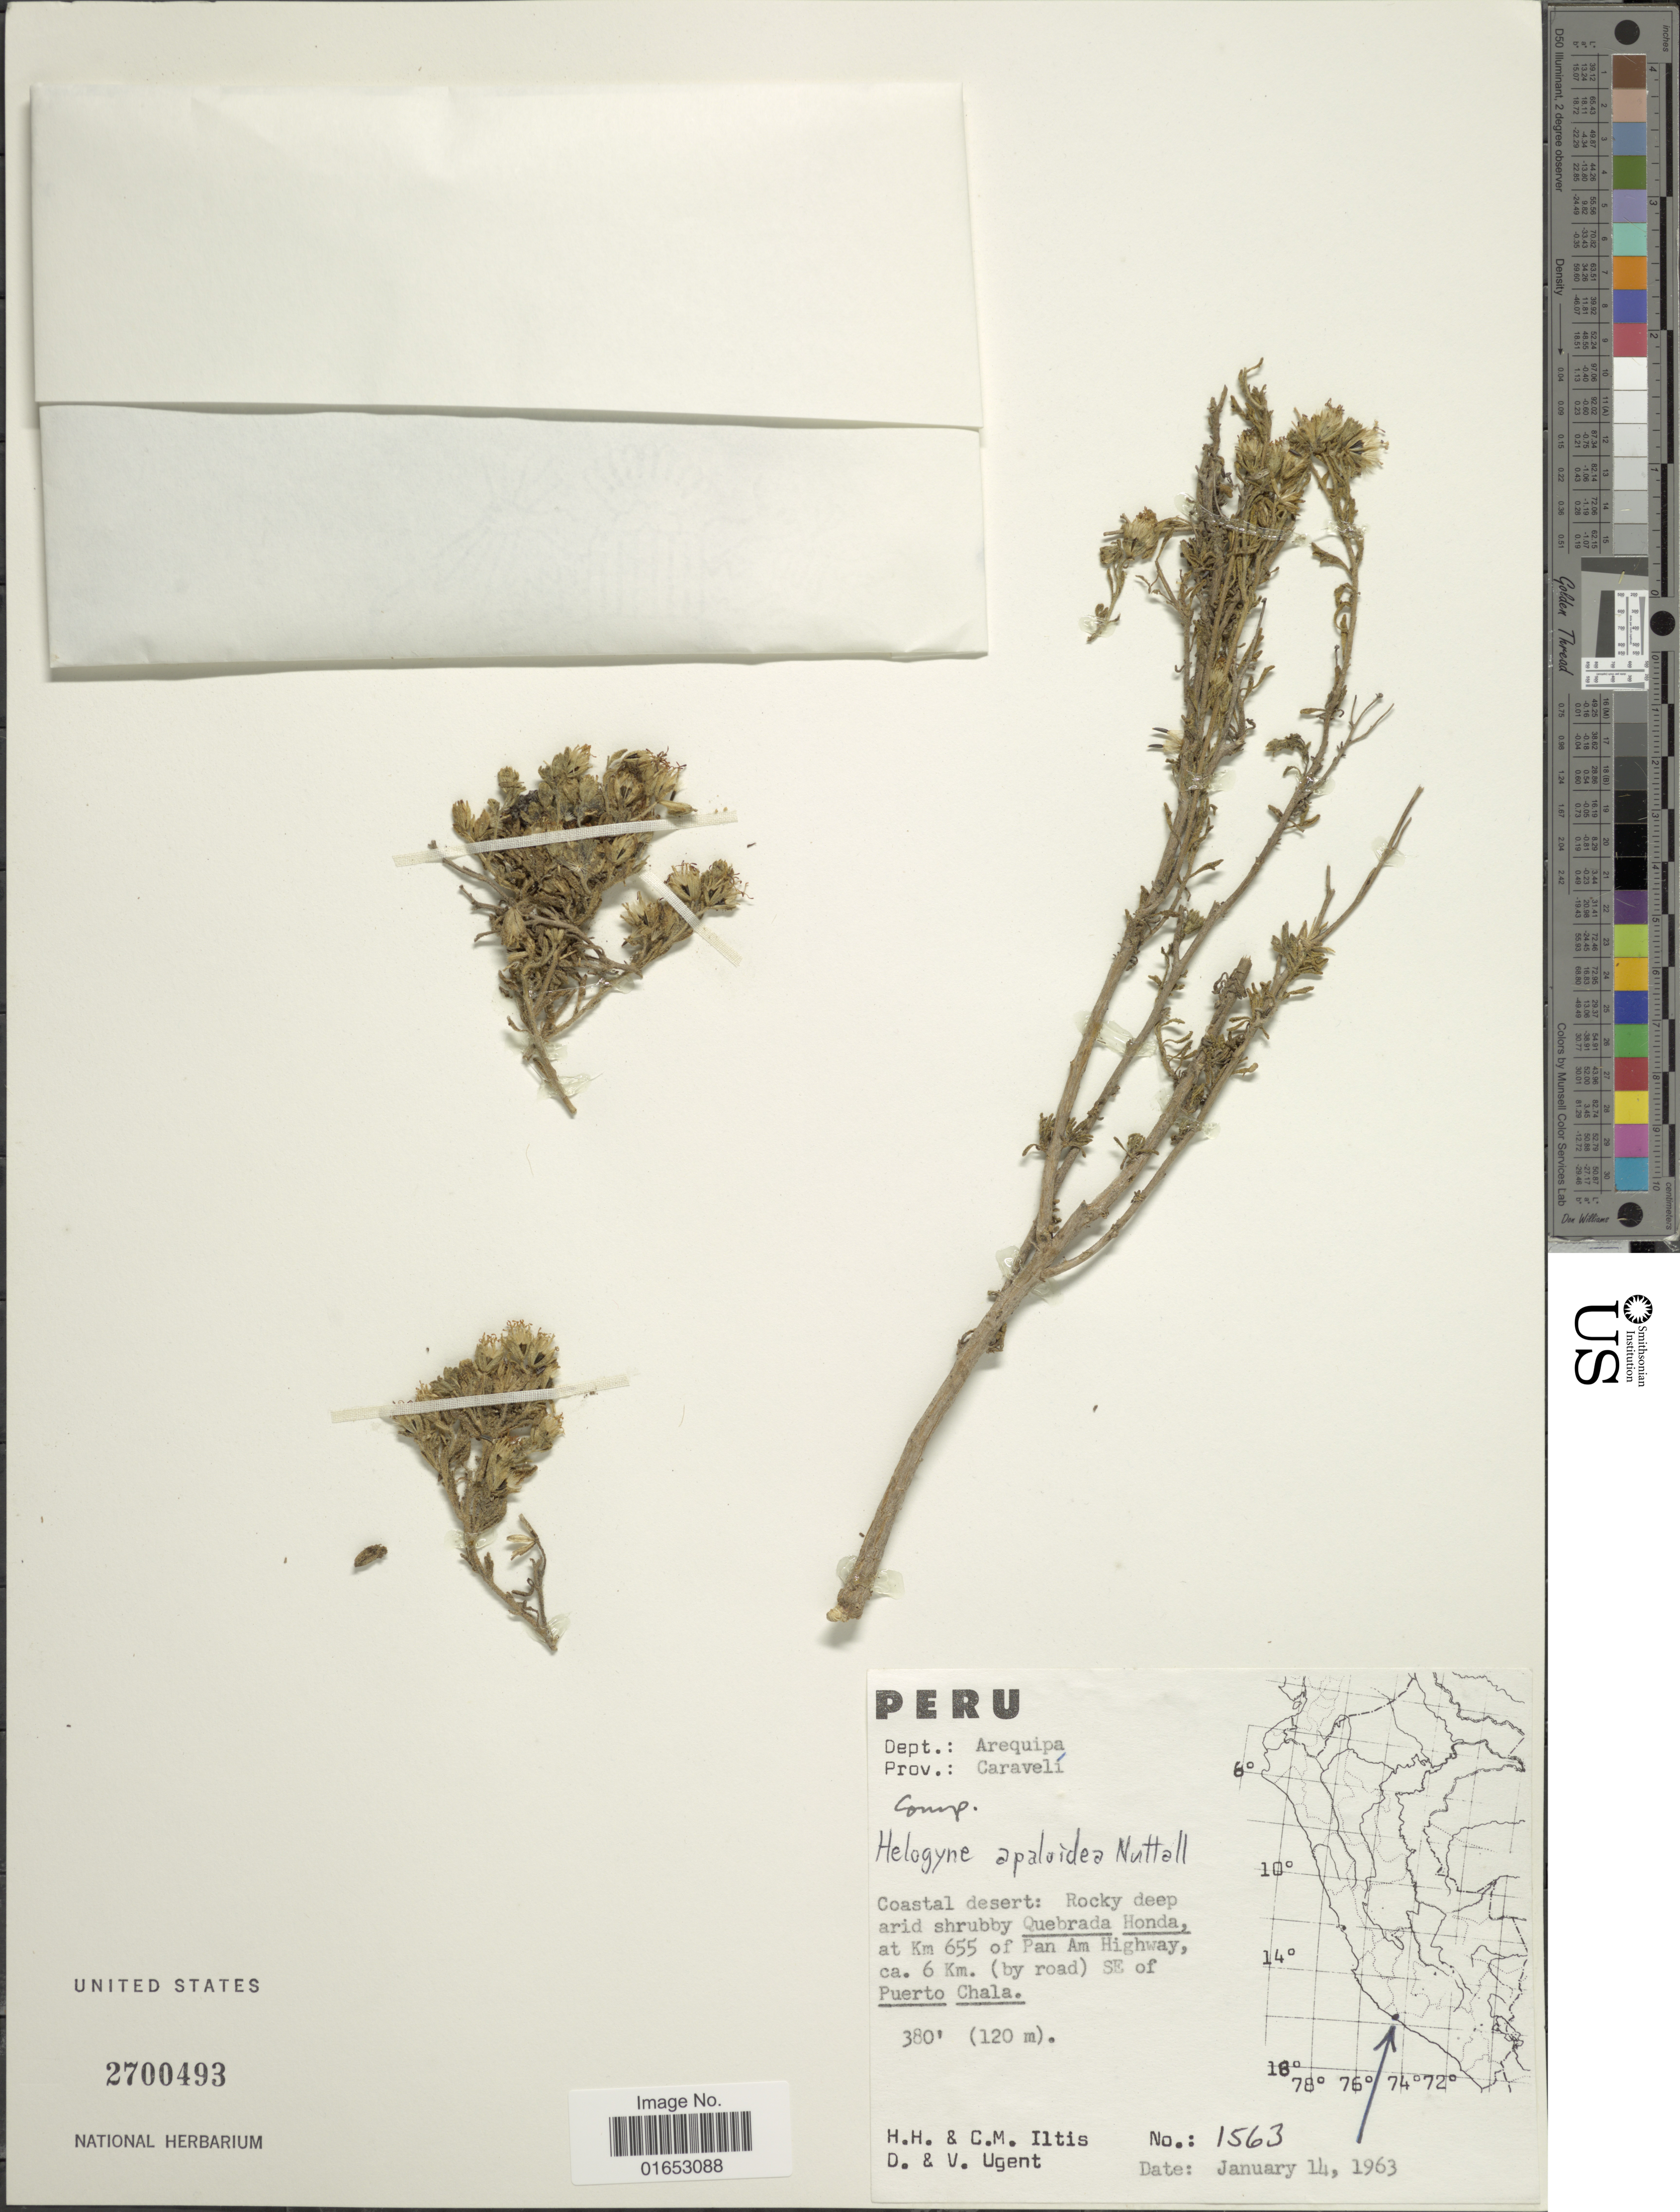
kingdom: Plantae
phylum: Tracheophyta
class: Magnoliopsida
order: Asterales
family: Asteraceae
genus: Helogyne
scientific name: Helogyne apaloidea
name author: Nutt.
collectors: H. H. Iltis, C. M Iltis, D. Ugent & V. Ugent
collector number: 1563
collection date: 1963-01-14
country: Peru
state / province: Arequipa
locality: Prov.: Caravelí, Coastal desert: Rocky deep arid shrubby Quebrada Honda, at Km 655 of Pan Am Highway, ca. 6 Km. (by road) SE of Puerto Chala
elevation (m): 116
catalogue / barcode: US 2700493